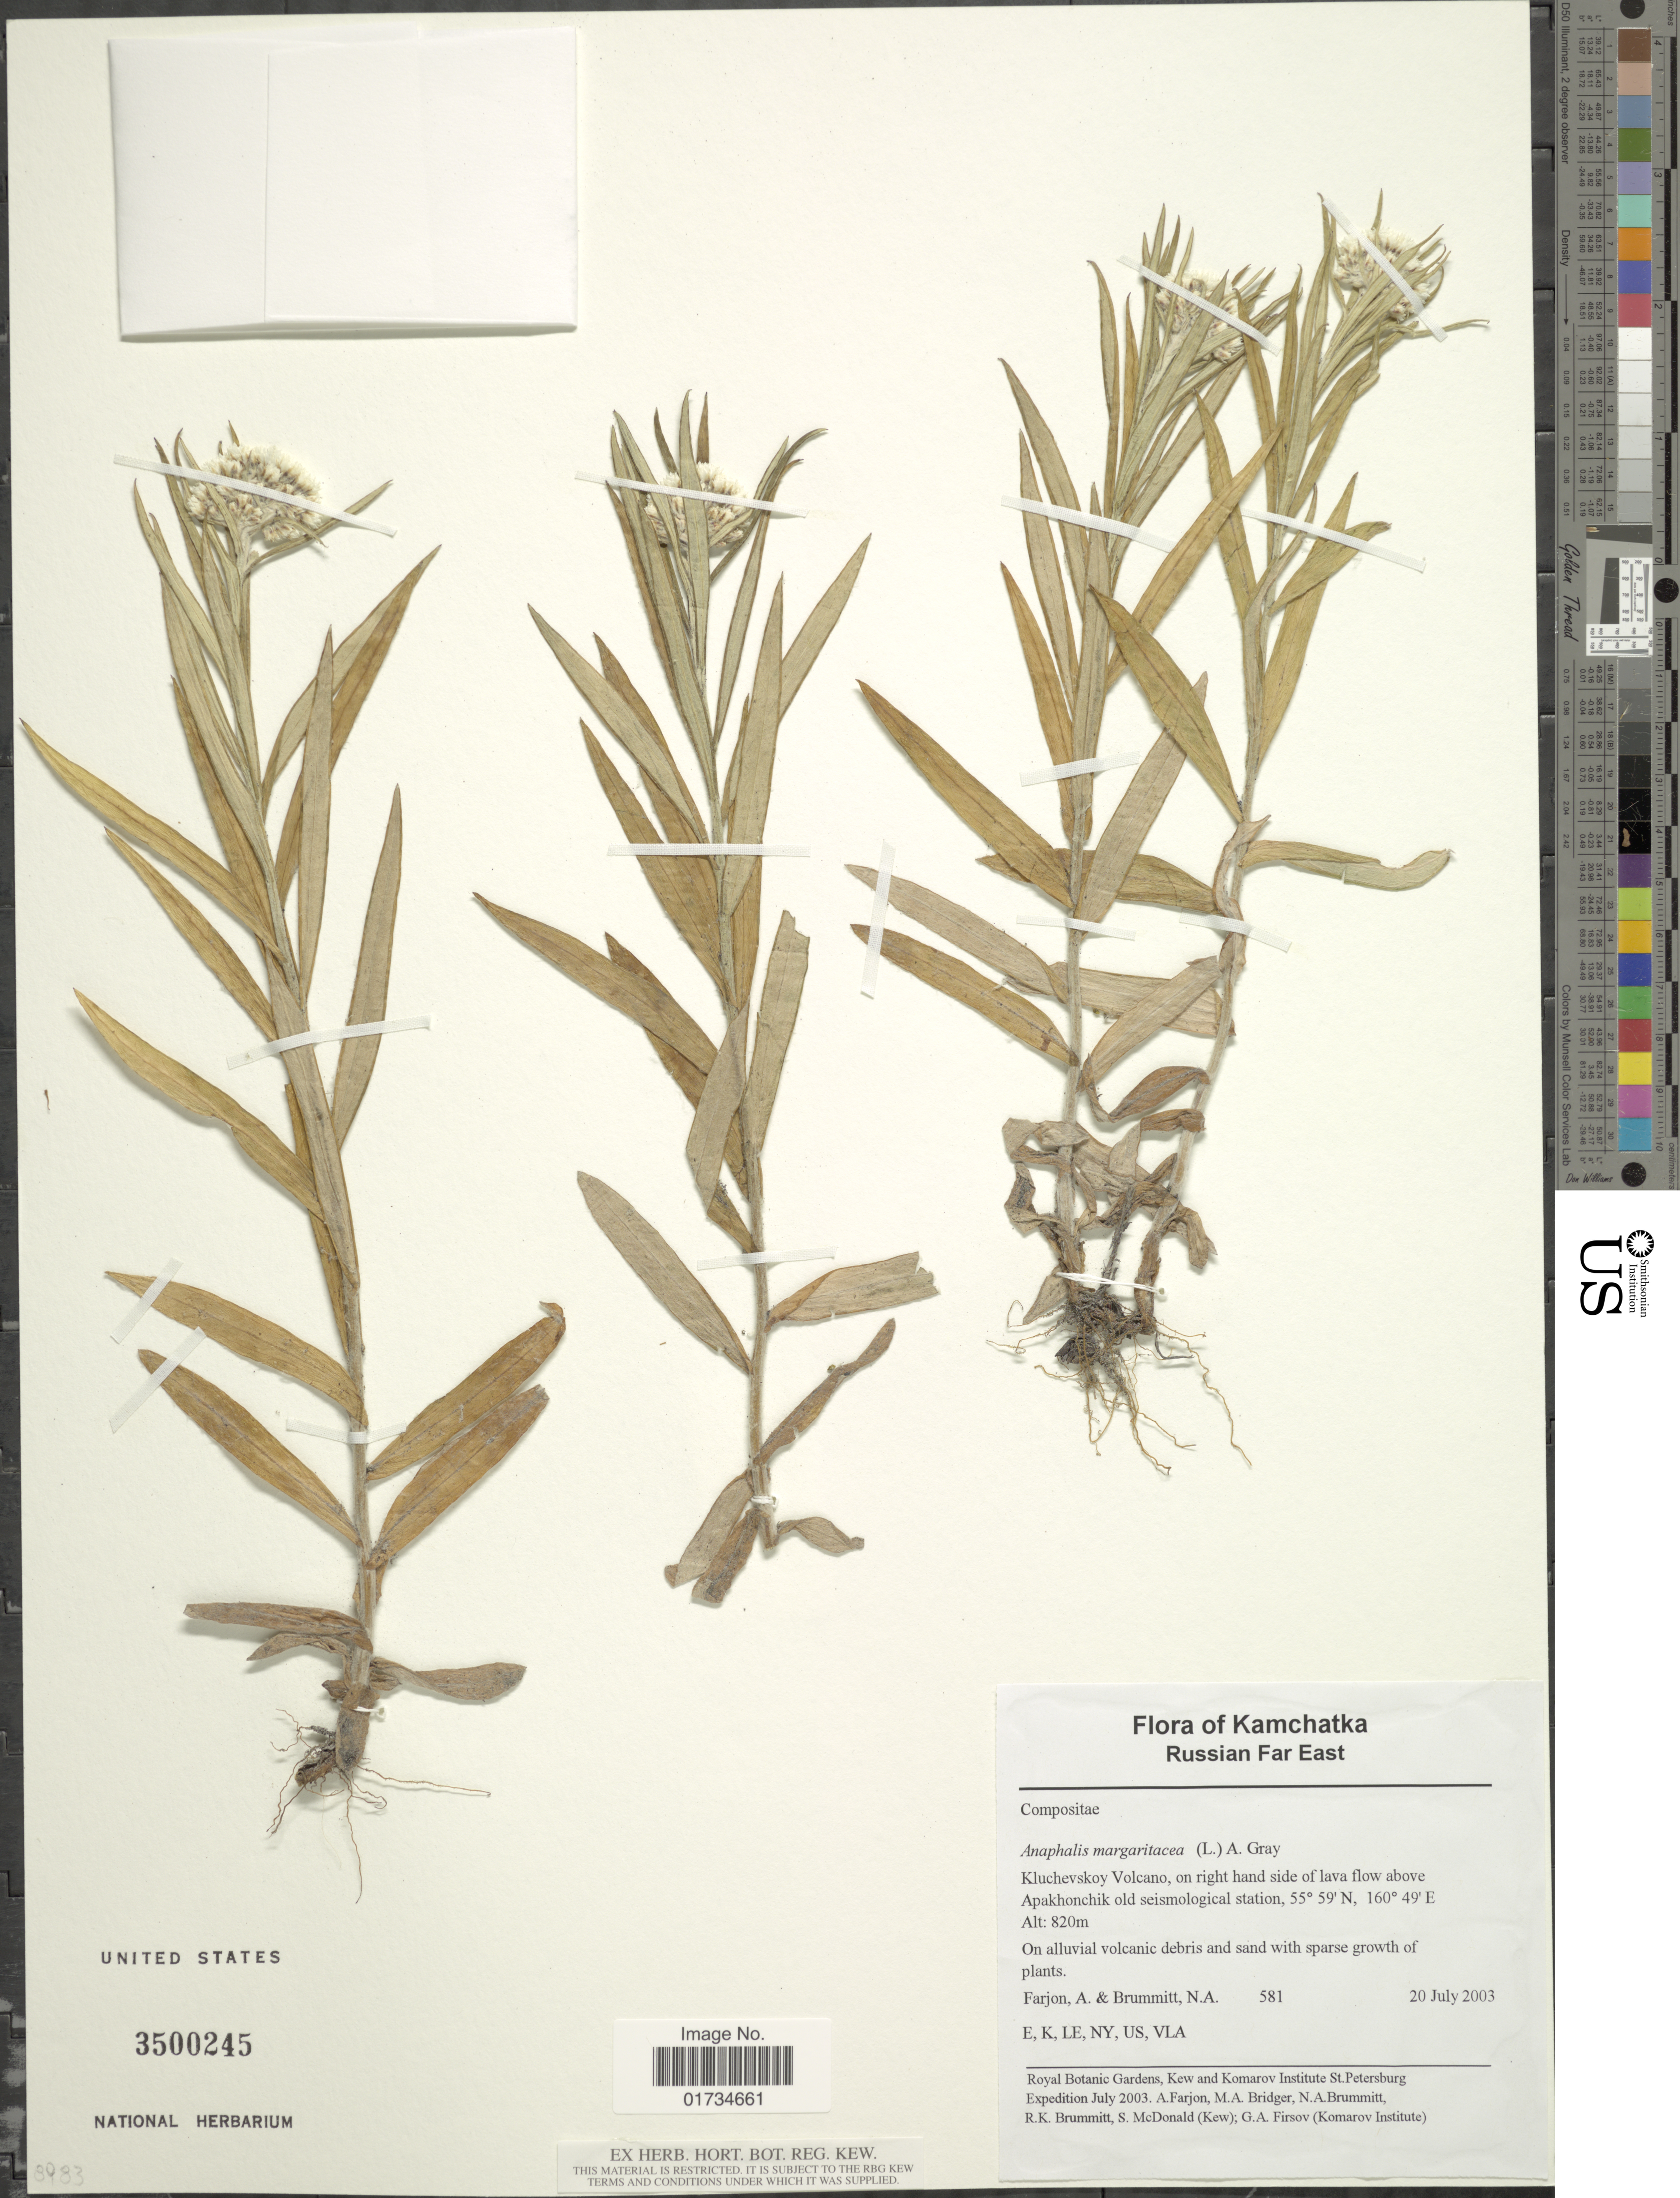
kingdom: Plantae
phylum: Tracheophyta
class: Magnoliopsida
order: Asterales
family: Asteraceae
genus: Anaphalis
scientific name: Anaphalis margaritacea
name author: (L.) Benth. & Hook. f.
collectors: A. K. Farjon & N. A . Brummitt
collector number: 581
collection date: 2003-07-20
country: Russian Federation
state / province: Kamchatka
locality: Kamchatka, Russian Far East. Kluchevskoy Volcano, on right hand side of lava florw above Apakhonchik old seismological station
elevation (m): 820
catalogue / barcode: US 3500245